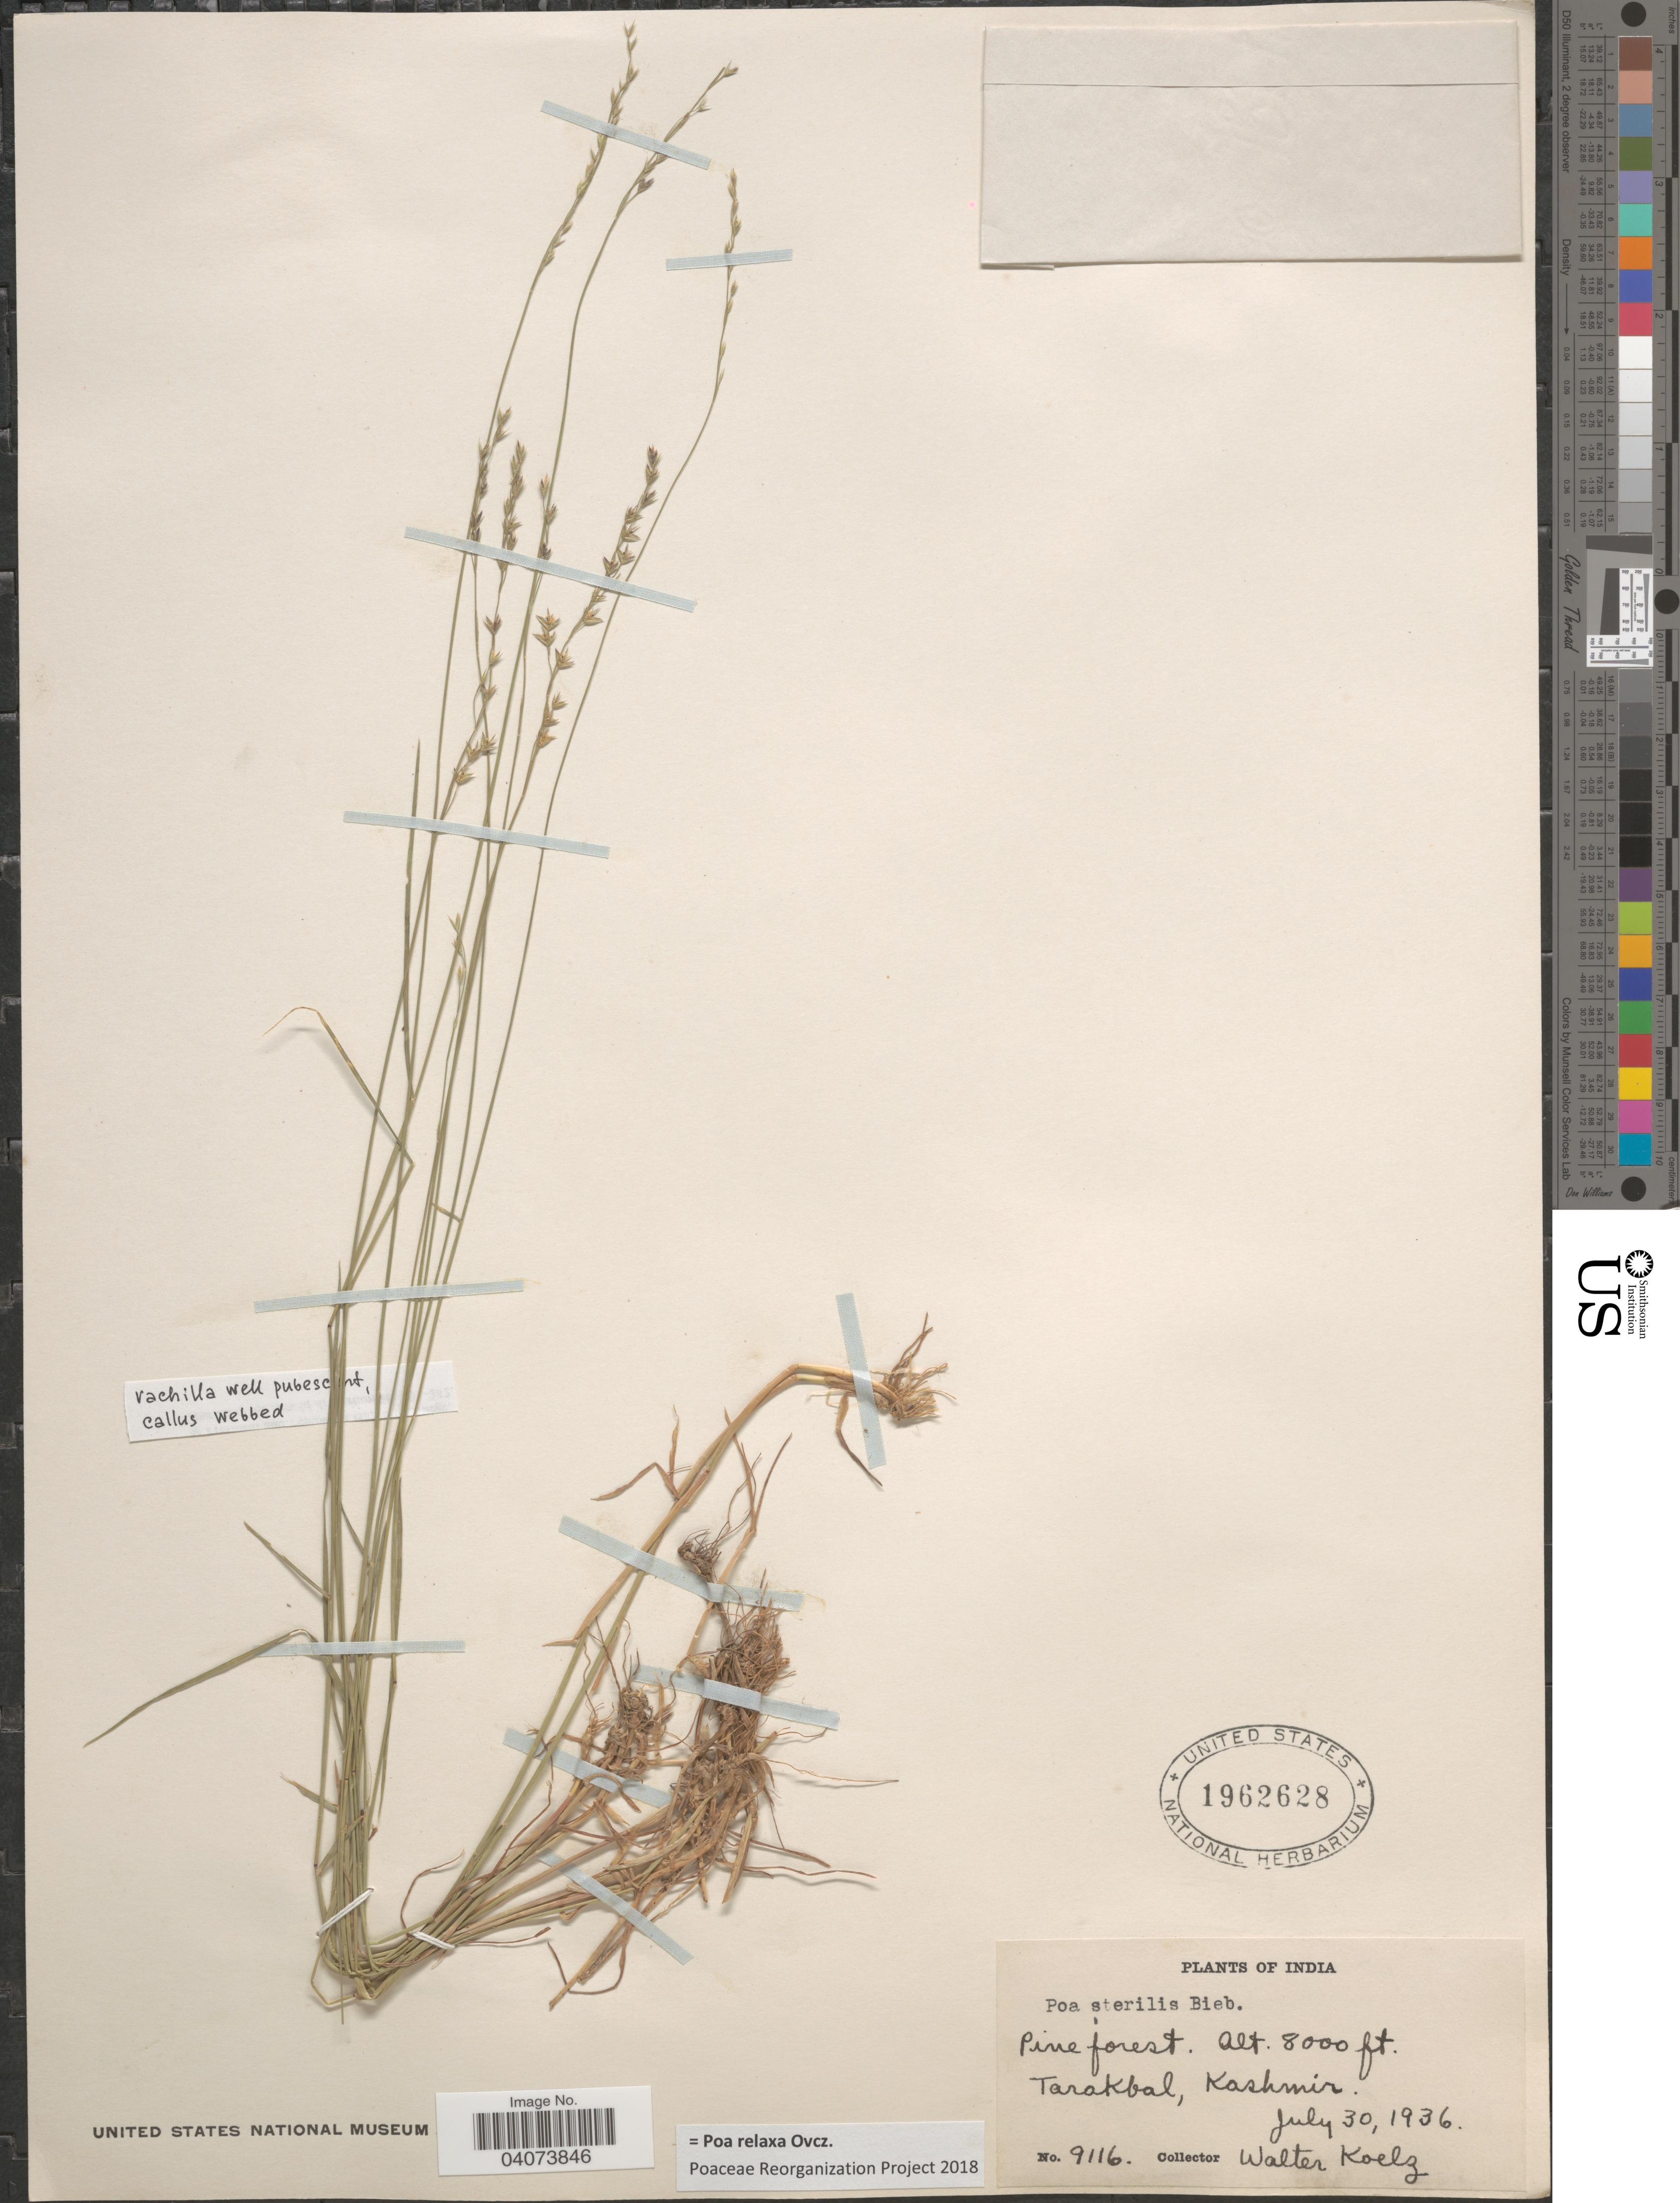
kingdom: Plantae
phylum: Tracheophyta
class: Liliopsida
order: Poales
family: Poaceae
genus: Poa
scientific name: Poa relaxa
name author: Ovcz.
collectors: W. N. Koelz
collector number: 9116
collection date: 1936-07-30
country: India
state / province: Jammu and Kashmir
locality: Tarakbal, Kashmir.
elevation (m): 2438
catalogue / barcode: US 1962628